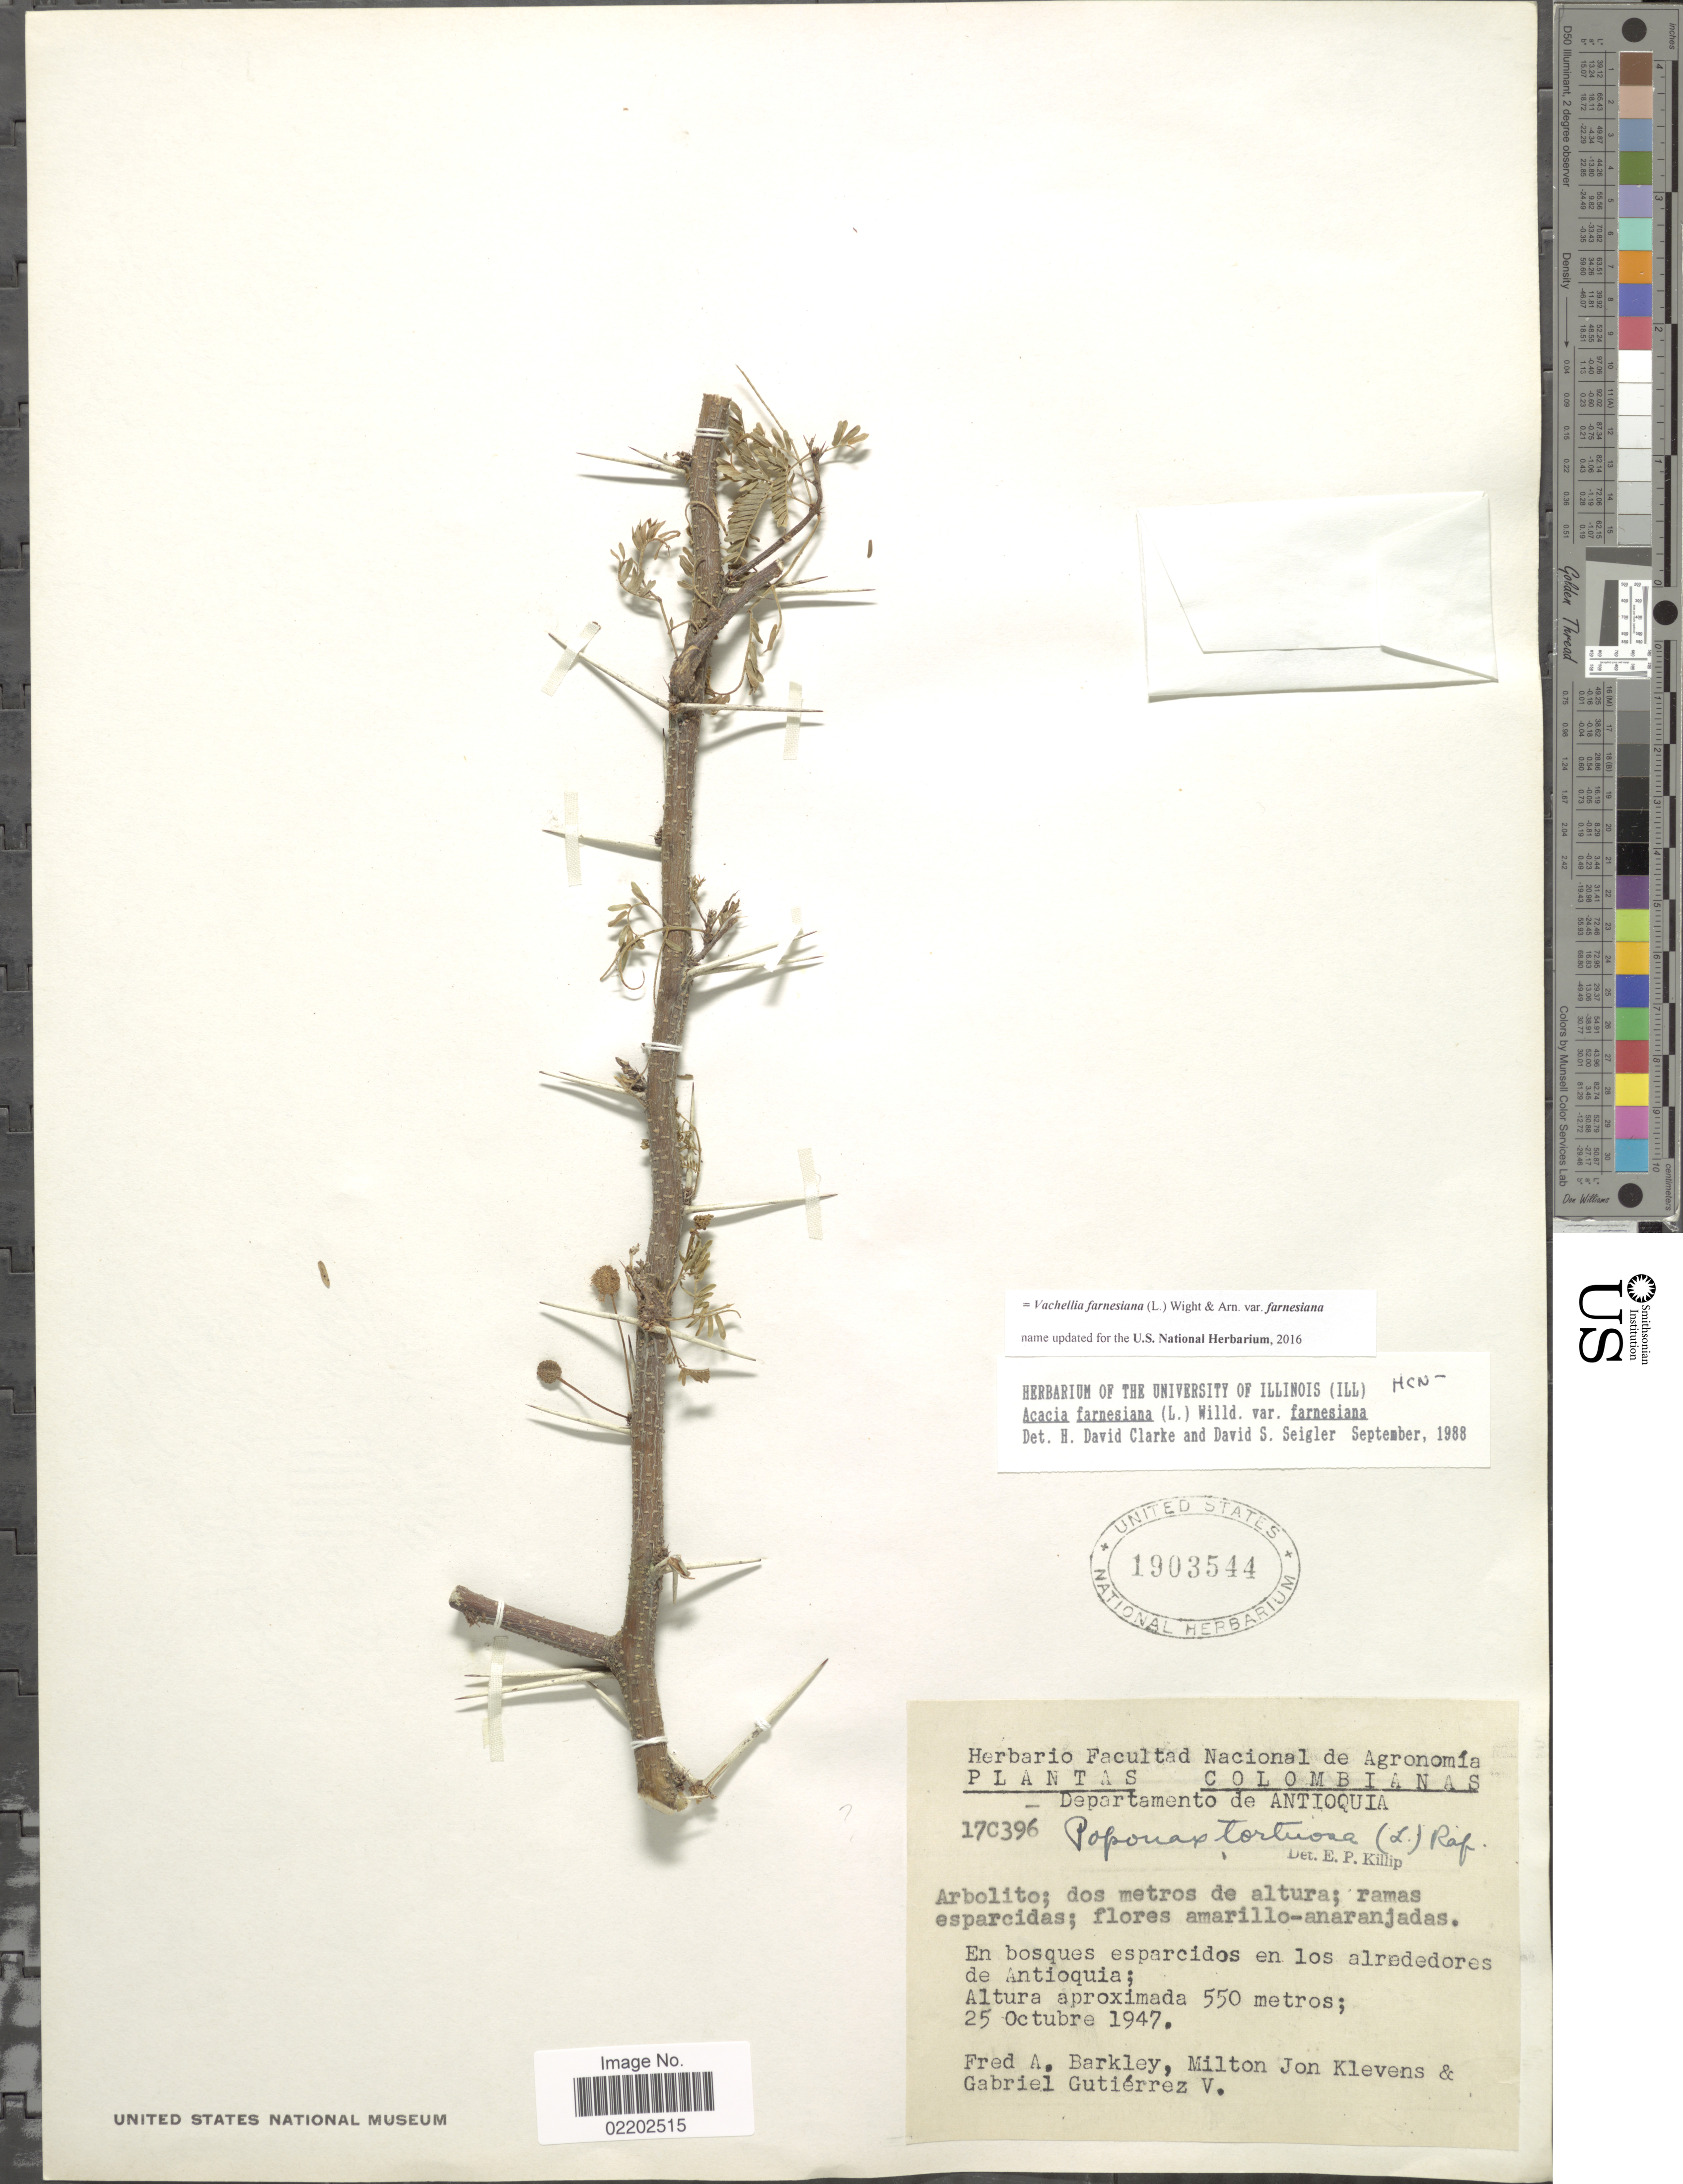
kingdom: Plantae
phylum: Tracheophyta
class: Magnoliopsida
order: Fabales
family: Fabaceae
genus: Vachellia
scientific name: Vachellia farnesiana var. farnesiana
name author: (L.) Wight & Arn.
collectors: F. A. Barkley, M. Klevens & G. Guttierez V.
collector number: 19c396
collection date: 1947-10-25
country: Colombia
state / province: Antioquia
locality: En bosques esparcidos en las alrededores de Antioquia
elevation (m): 550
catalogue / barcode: US 1903544